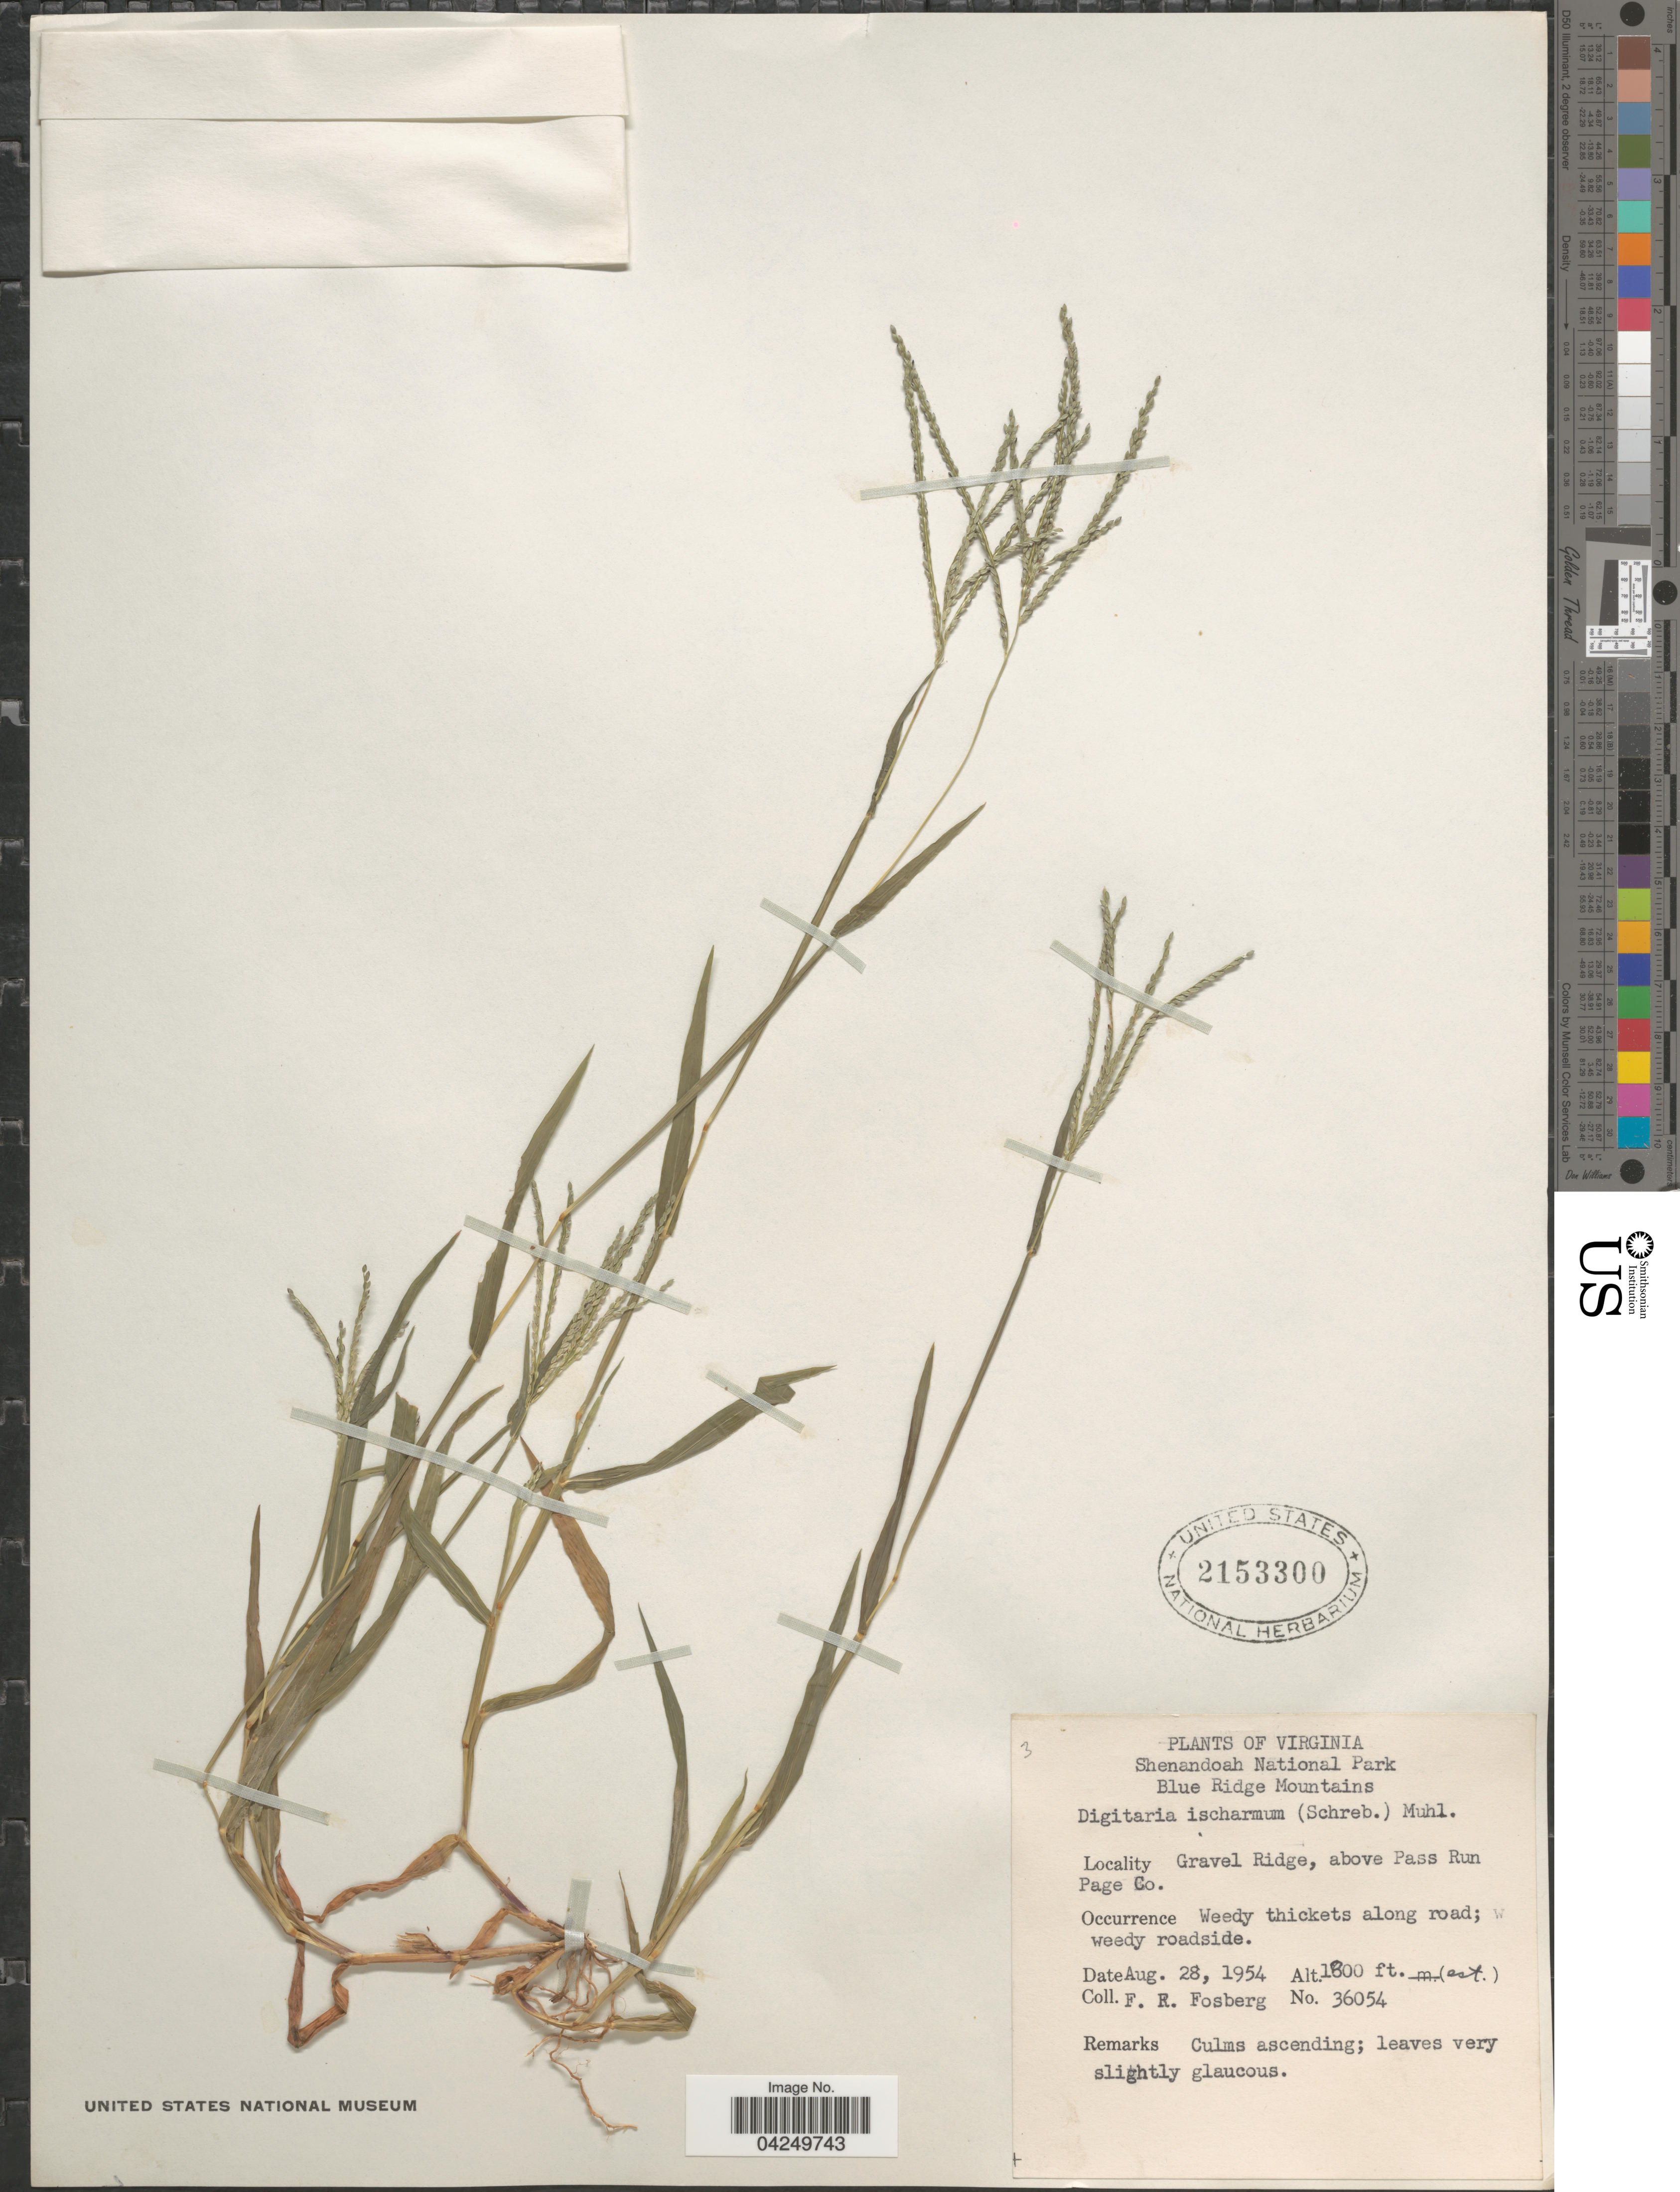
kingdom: Plantae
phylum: Tracheophyta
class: Liliopsida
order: Poales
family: Poaceae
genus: Digitaria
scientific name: Digitaria ischaemum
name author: (Schreber) Schreber ex Muhl.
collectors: F. R. Fosberg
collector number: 36054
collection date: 1954-08-28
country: United States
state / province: Virginia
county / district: Page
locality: Shenandoah National Park. Blue Ridge Mountains. Gravel Ridge, above Pass Run Page Co.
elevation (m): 549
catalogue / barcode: US 2153300